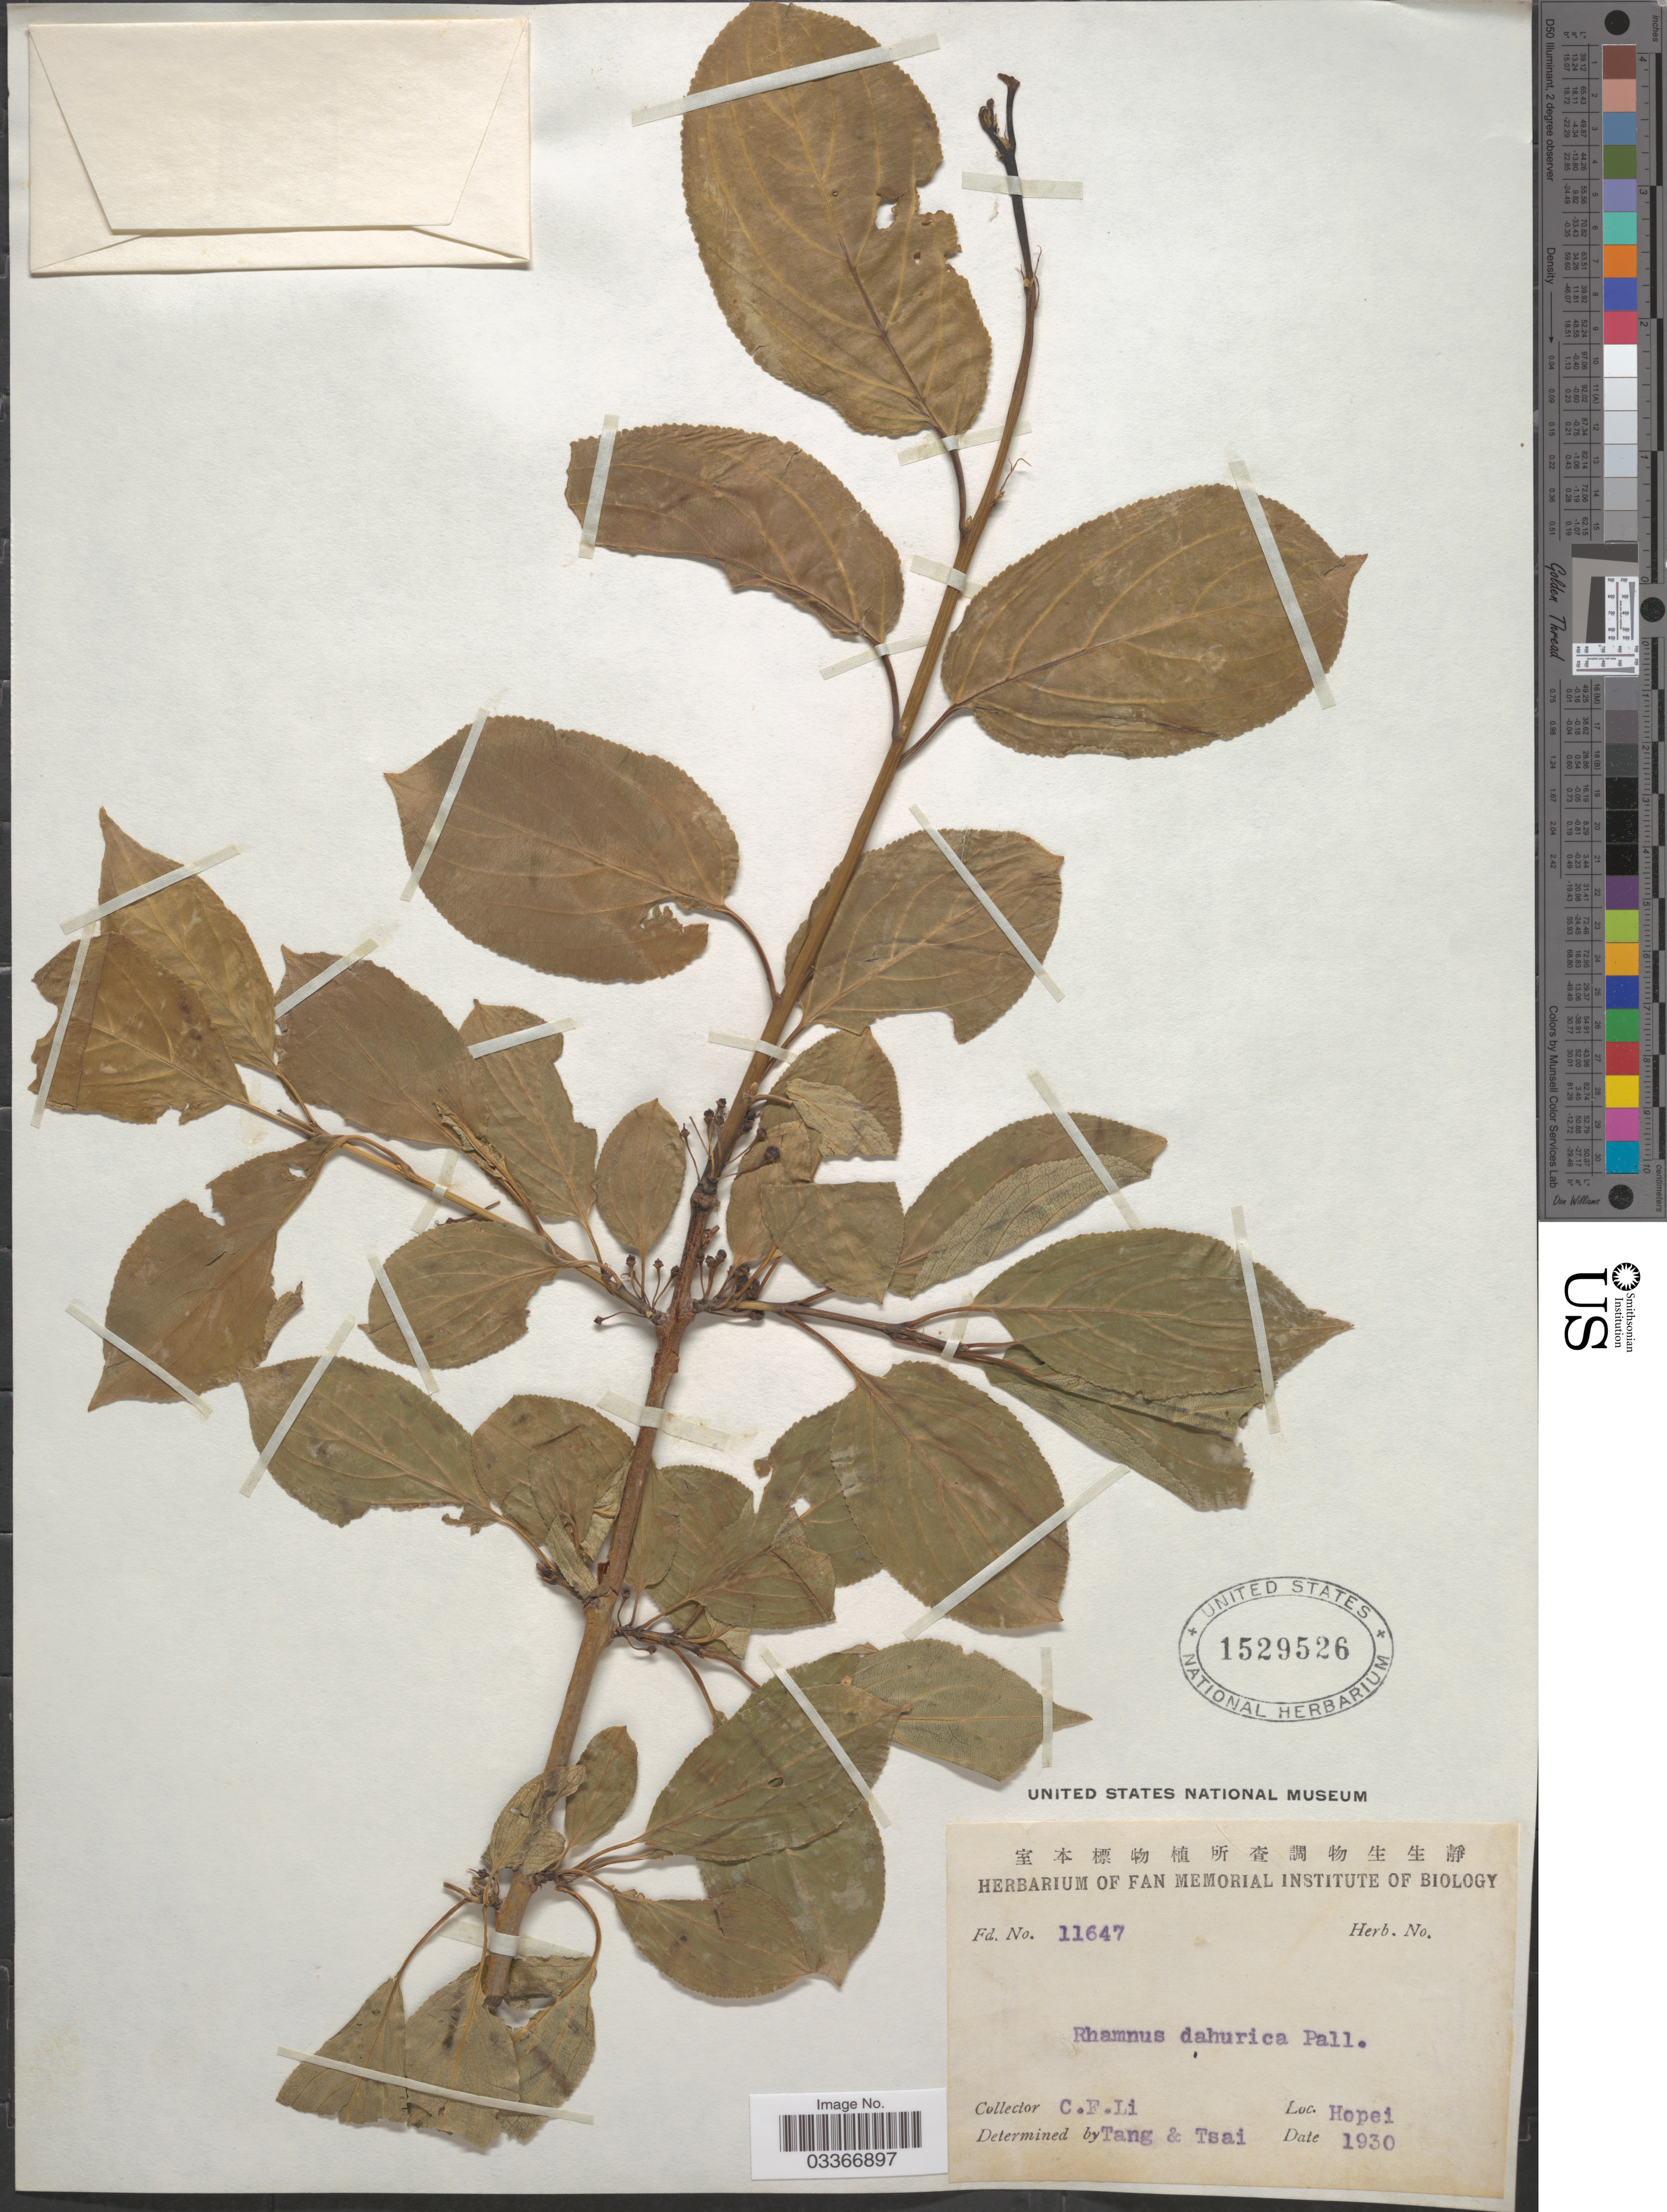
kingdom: Plantae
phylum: Tracheophyta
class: Magnoliopsida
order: Rosales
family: Rhamnaceae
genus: Rhamnus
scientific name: Rhamnus davurica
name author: Pall.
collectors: C. F. Li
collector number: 11647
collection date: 1930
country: China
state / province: Hebei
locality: Hopei.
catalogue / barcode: US 1529526